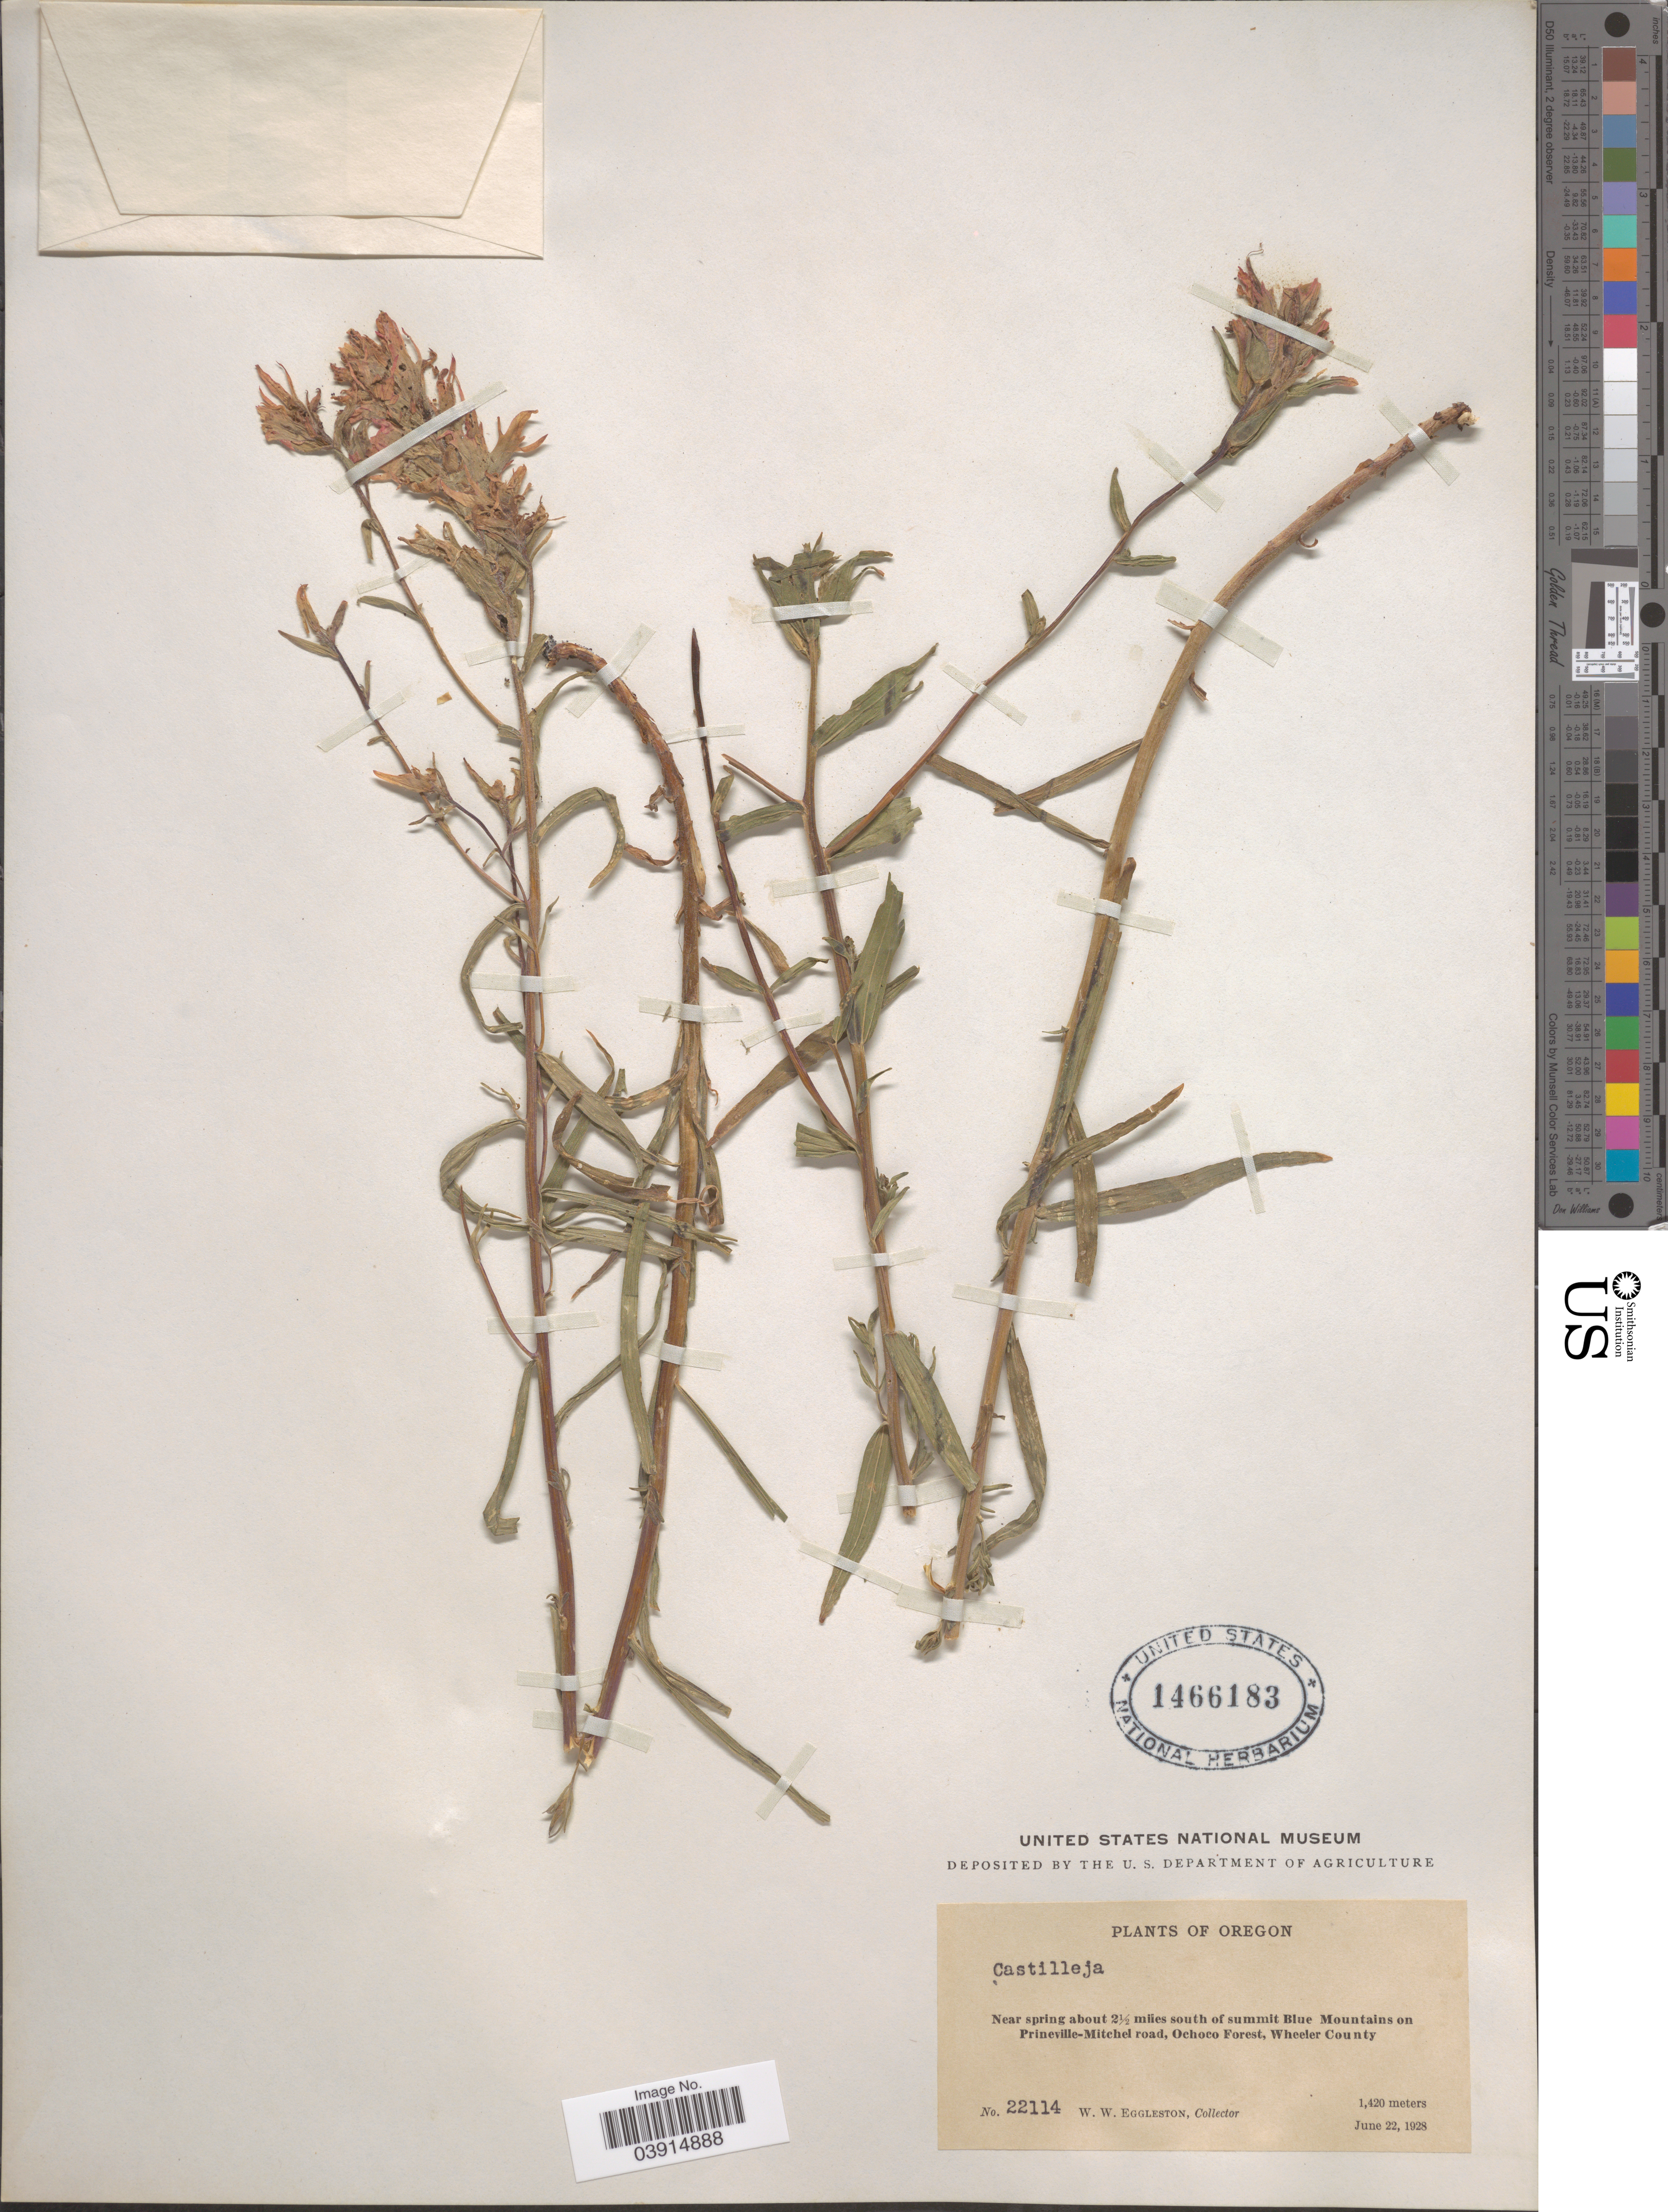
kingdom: Plantae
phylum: Tracheophyta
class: Magnoliopsida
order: Lamiales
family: Orobanchaceae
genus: Castilleja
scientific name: Castilleja sp.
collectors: W. W. Eggleston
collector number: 22114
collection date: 1928-06-22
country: United States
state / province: Oregon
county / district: Wheeler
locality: Near spring about 2½ miles south of summit Blue Mountains on Prineville-Mitched road, Ochoco Forest, Wheeler County.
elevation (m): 1420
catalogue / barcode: US 1466183